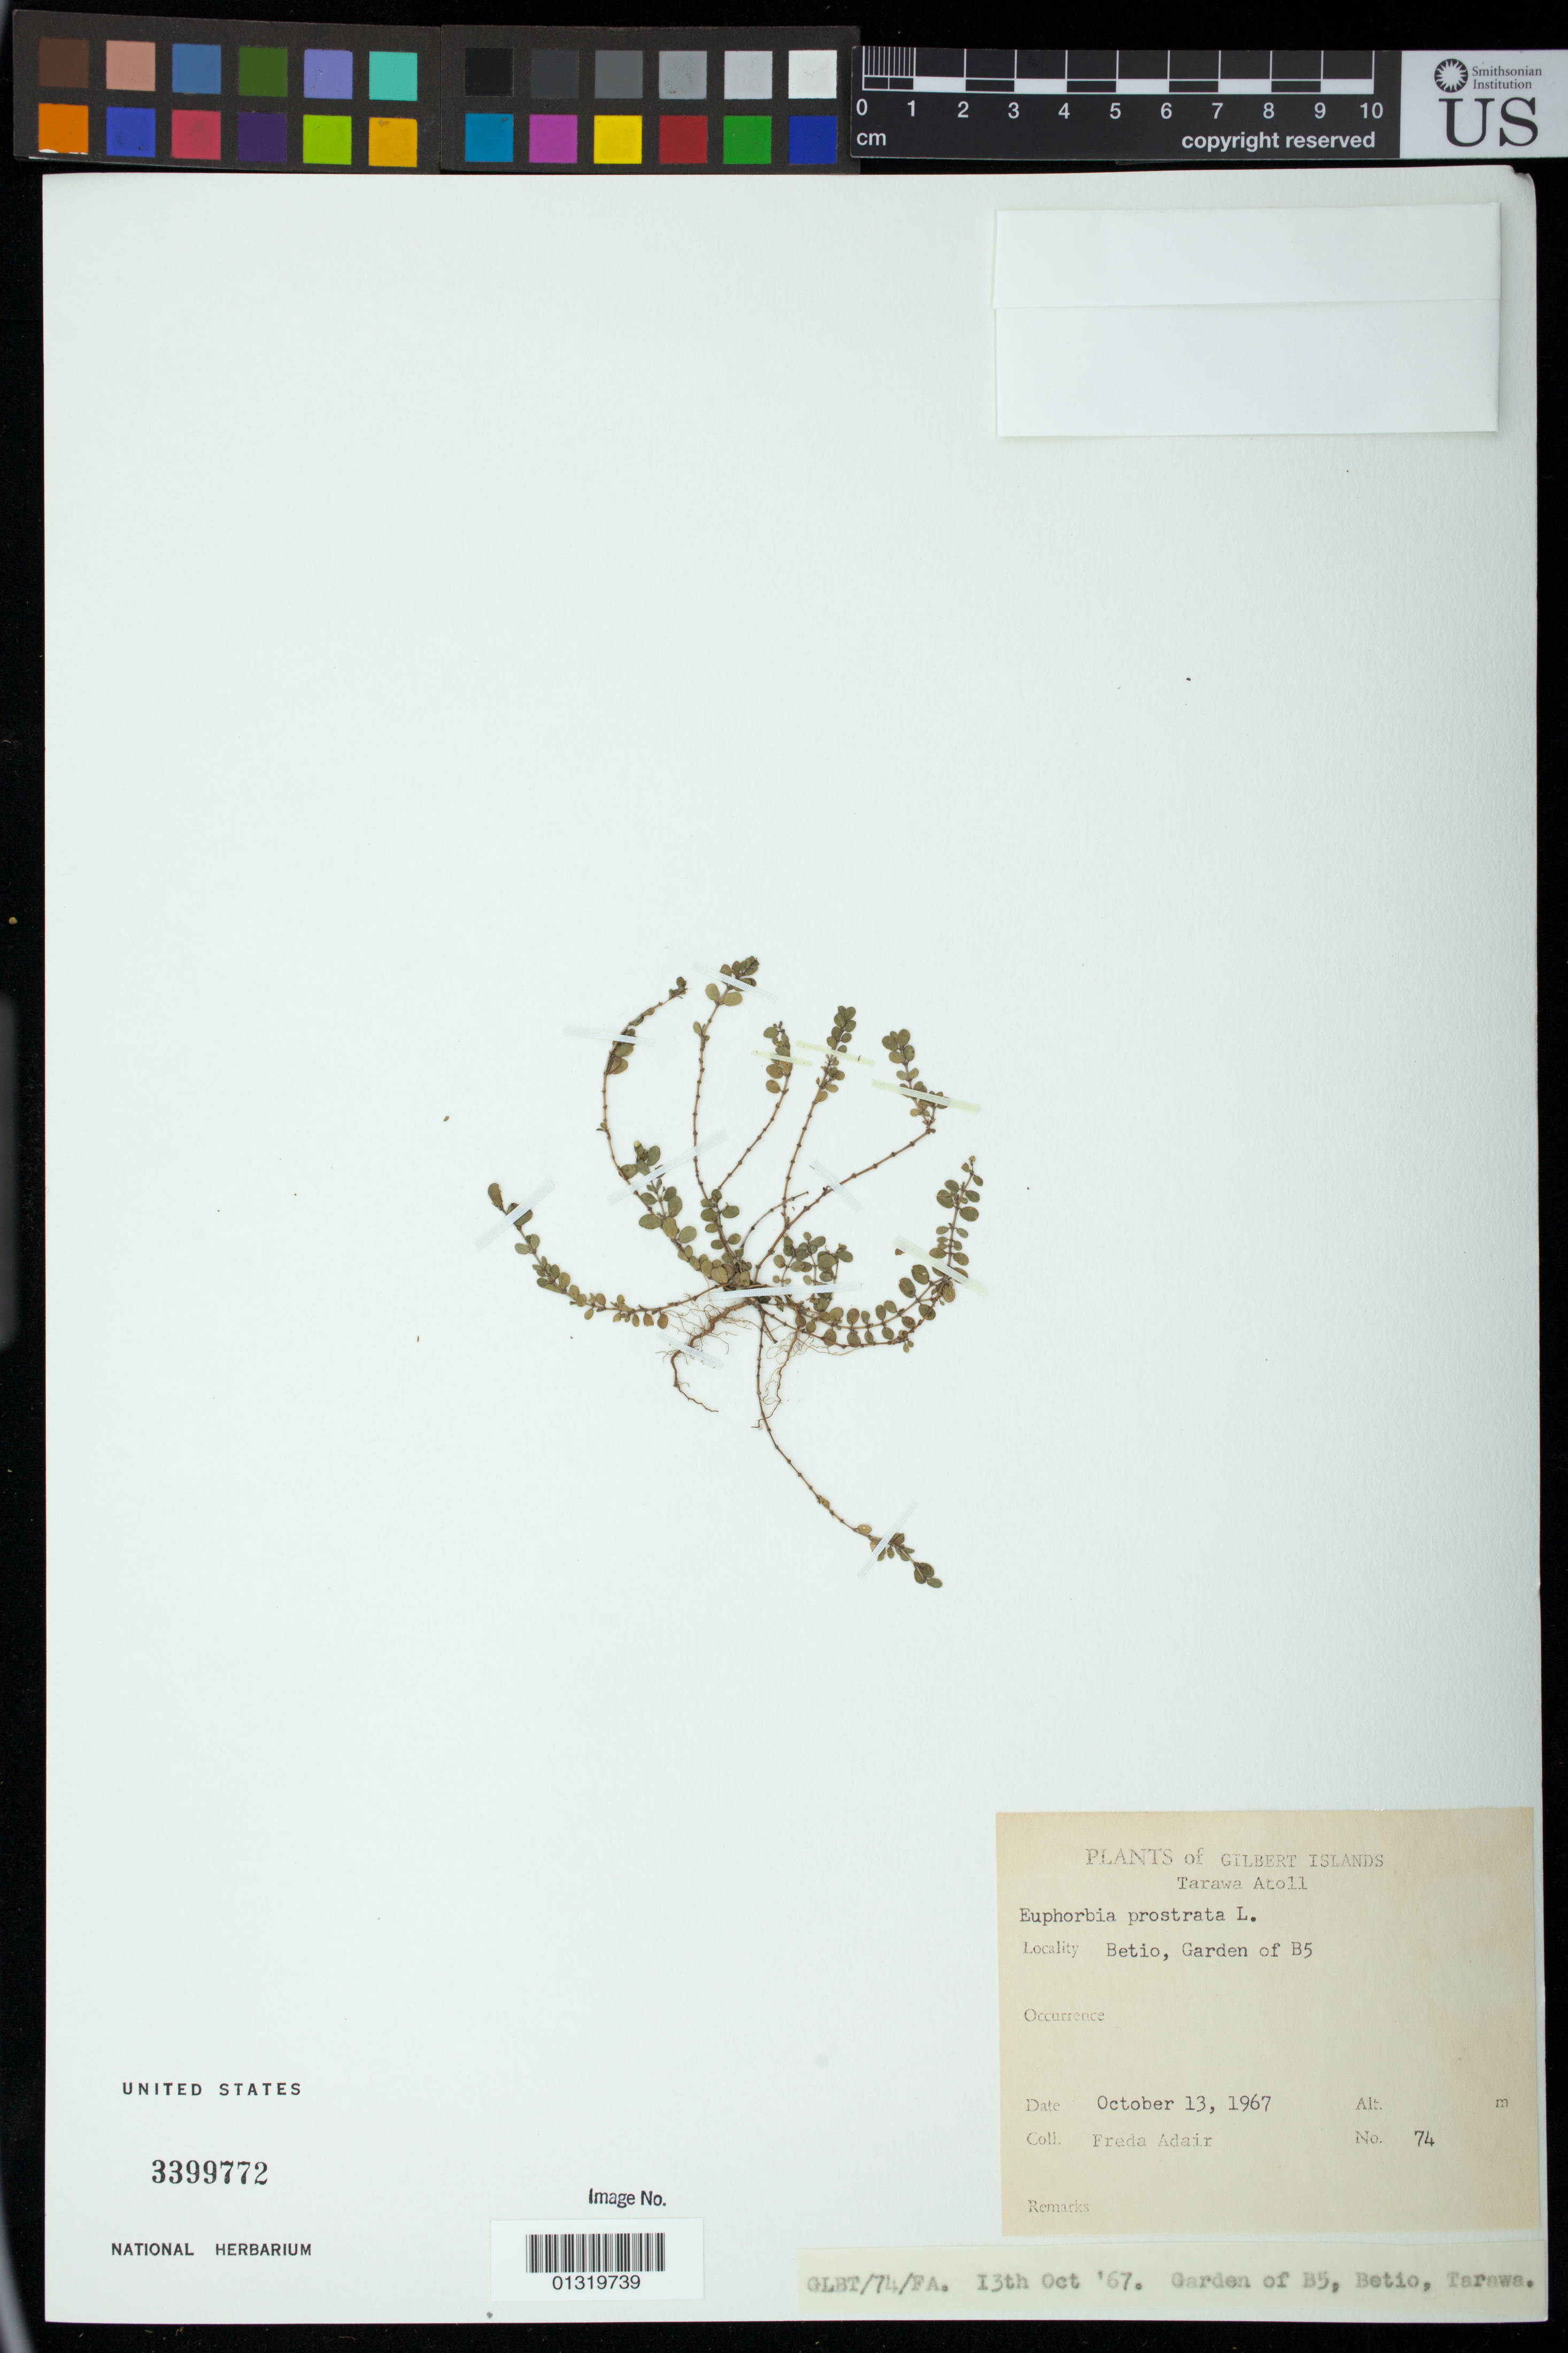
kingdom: Plantae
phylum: Tracheophyta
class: Magnoliopsida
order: Malpighiales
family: Euphorbiaceae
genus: Euphorbia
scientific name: Euphorbia prostrata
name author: Aiton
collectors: F. Adair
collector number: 74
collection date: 1967-10-13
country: Kiribati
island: Tarawa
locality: Tarawa Atoll, Betio, Gardens of B5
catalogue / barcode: US 3399772